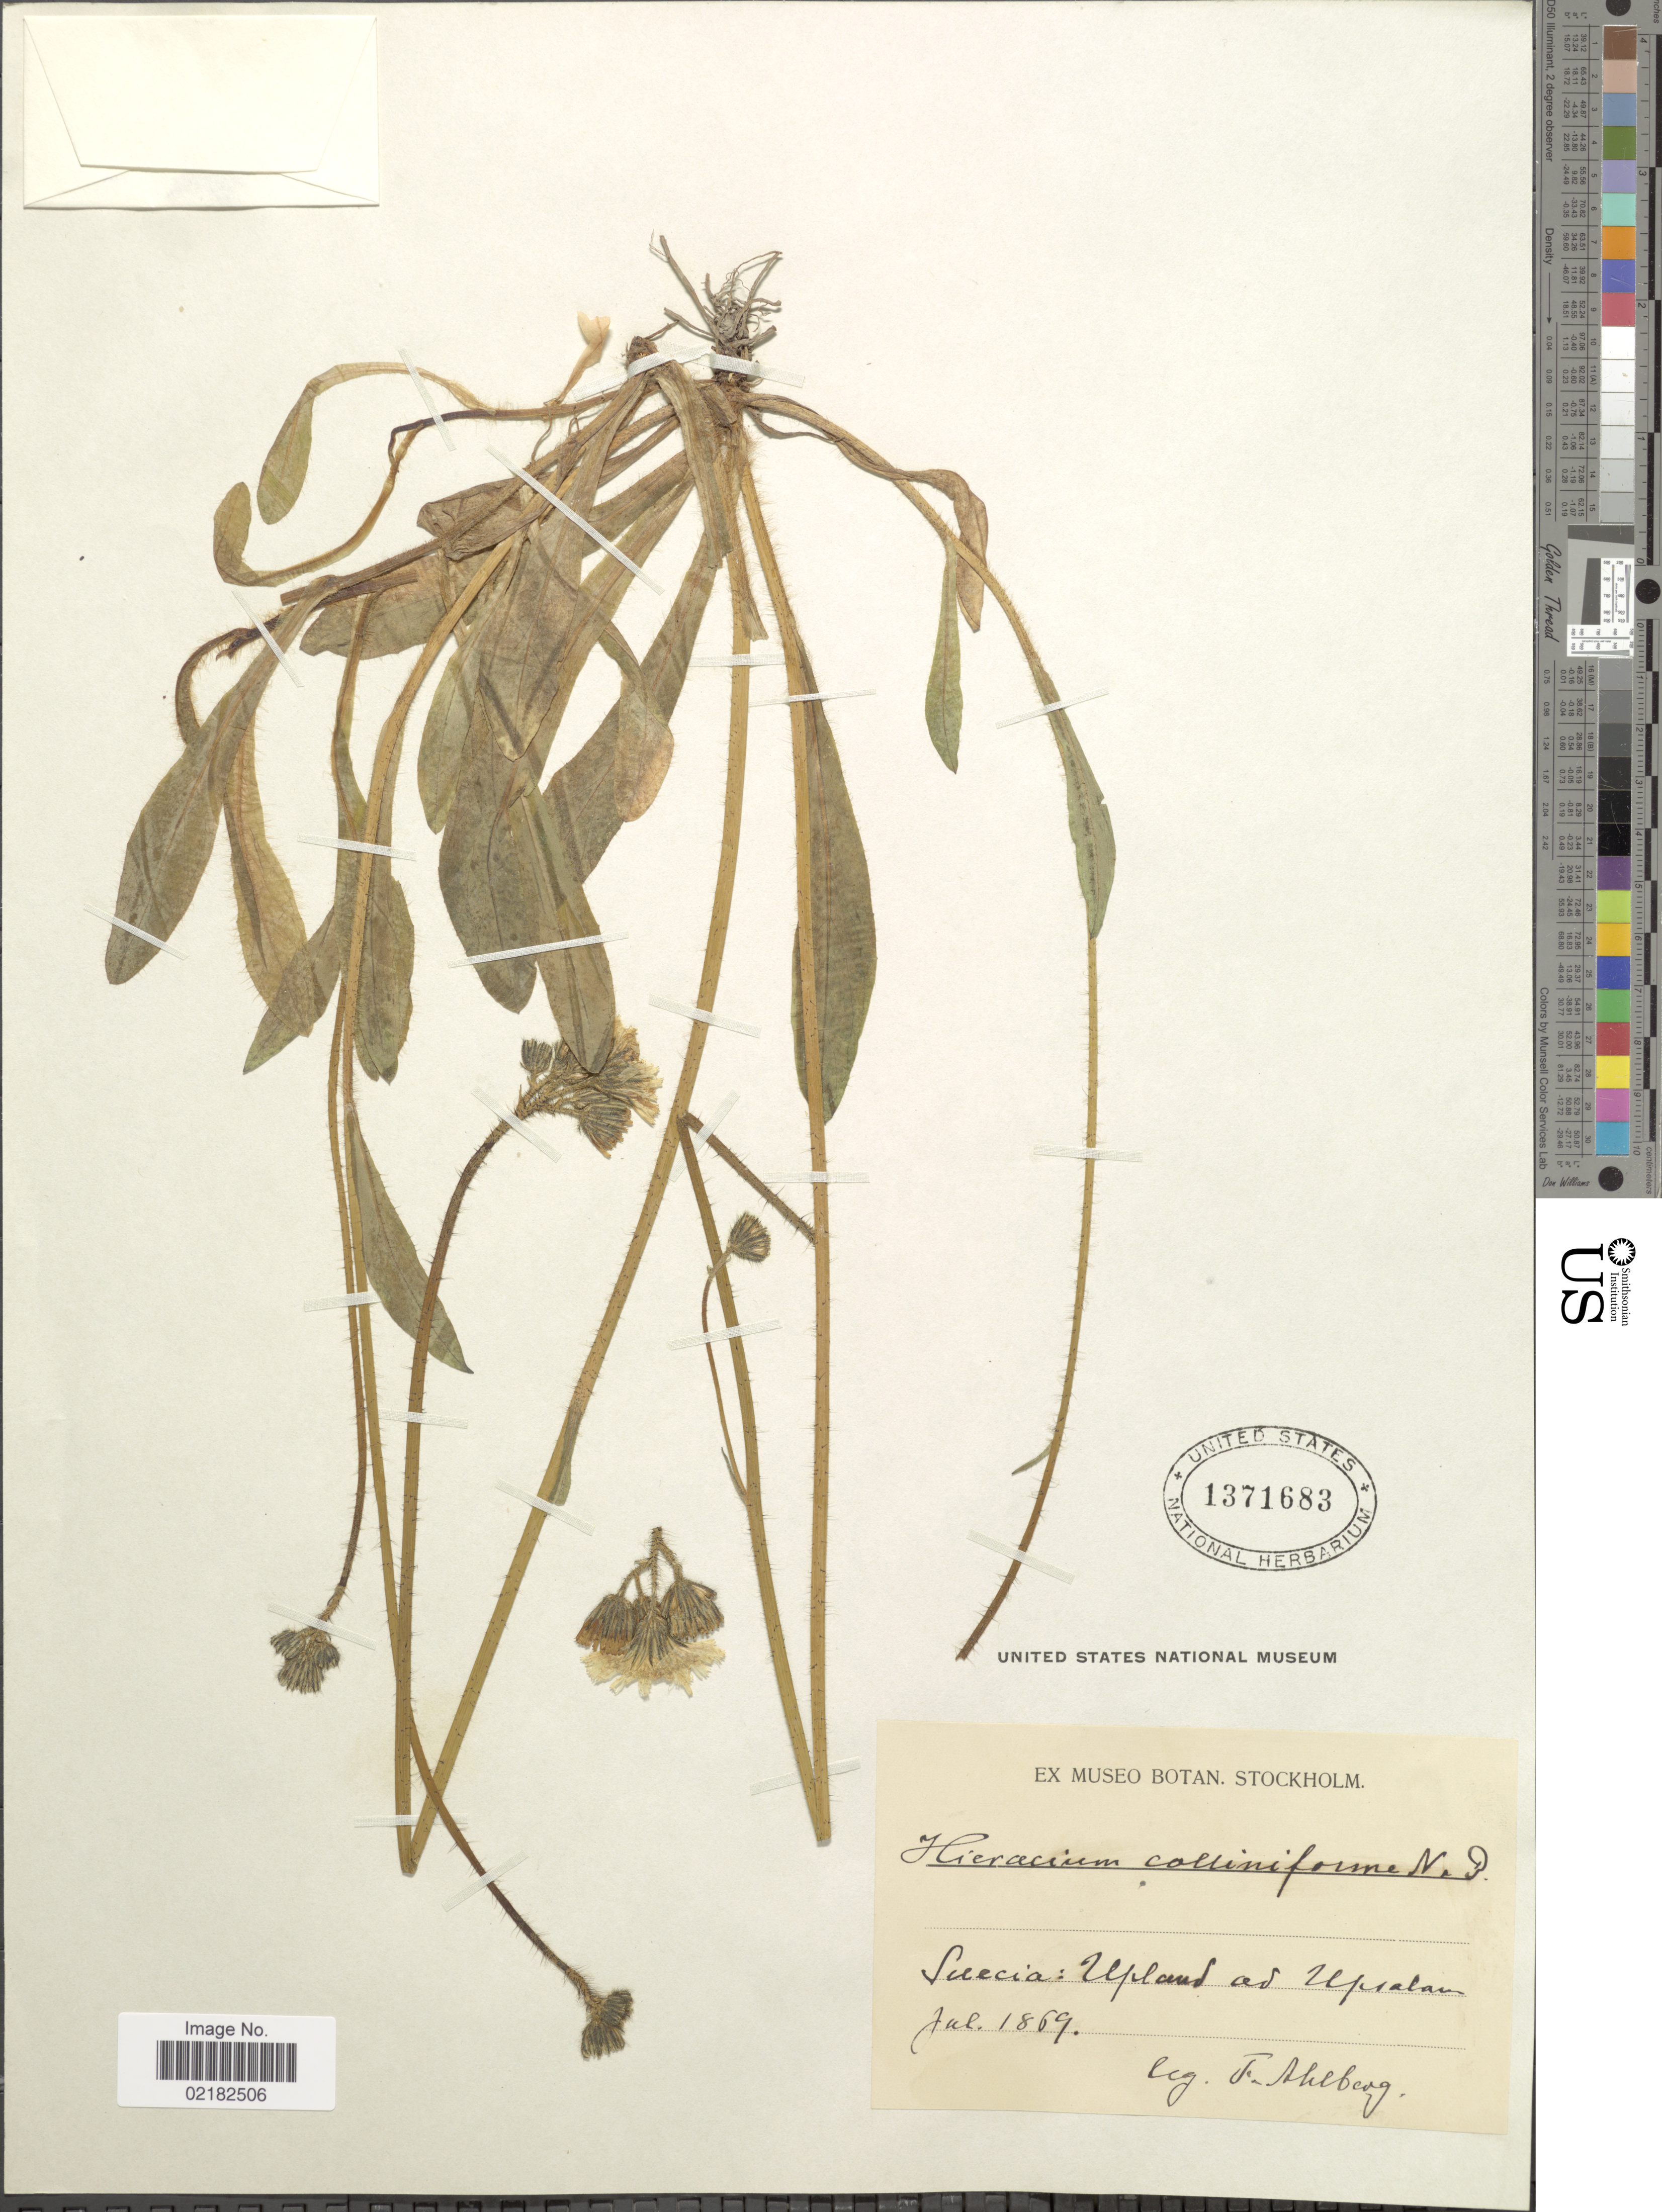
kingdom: Plantae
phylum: Tracheophyta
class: Magnoliopsida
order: Asterales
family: Asteraceae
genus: Hieracium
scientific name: Hieracium colliniforme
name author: (Peter) J. Weiss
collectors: F. Ahlberg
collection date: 1869-07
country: Sweden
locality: Suecia, Upland ad Upsalam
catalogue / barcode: US 1371683